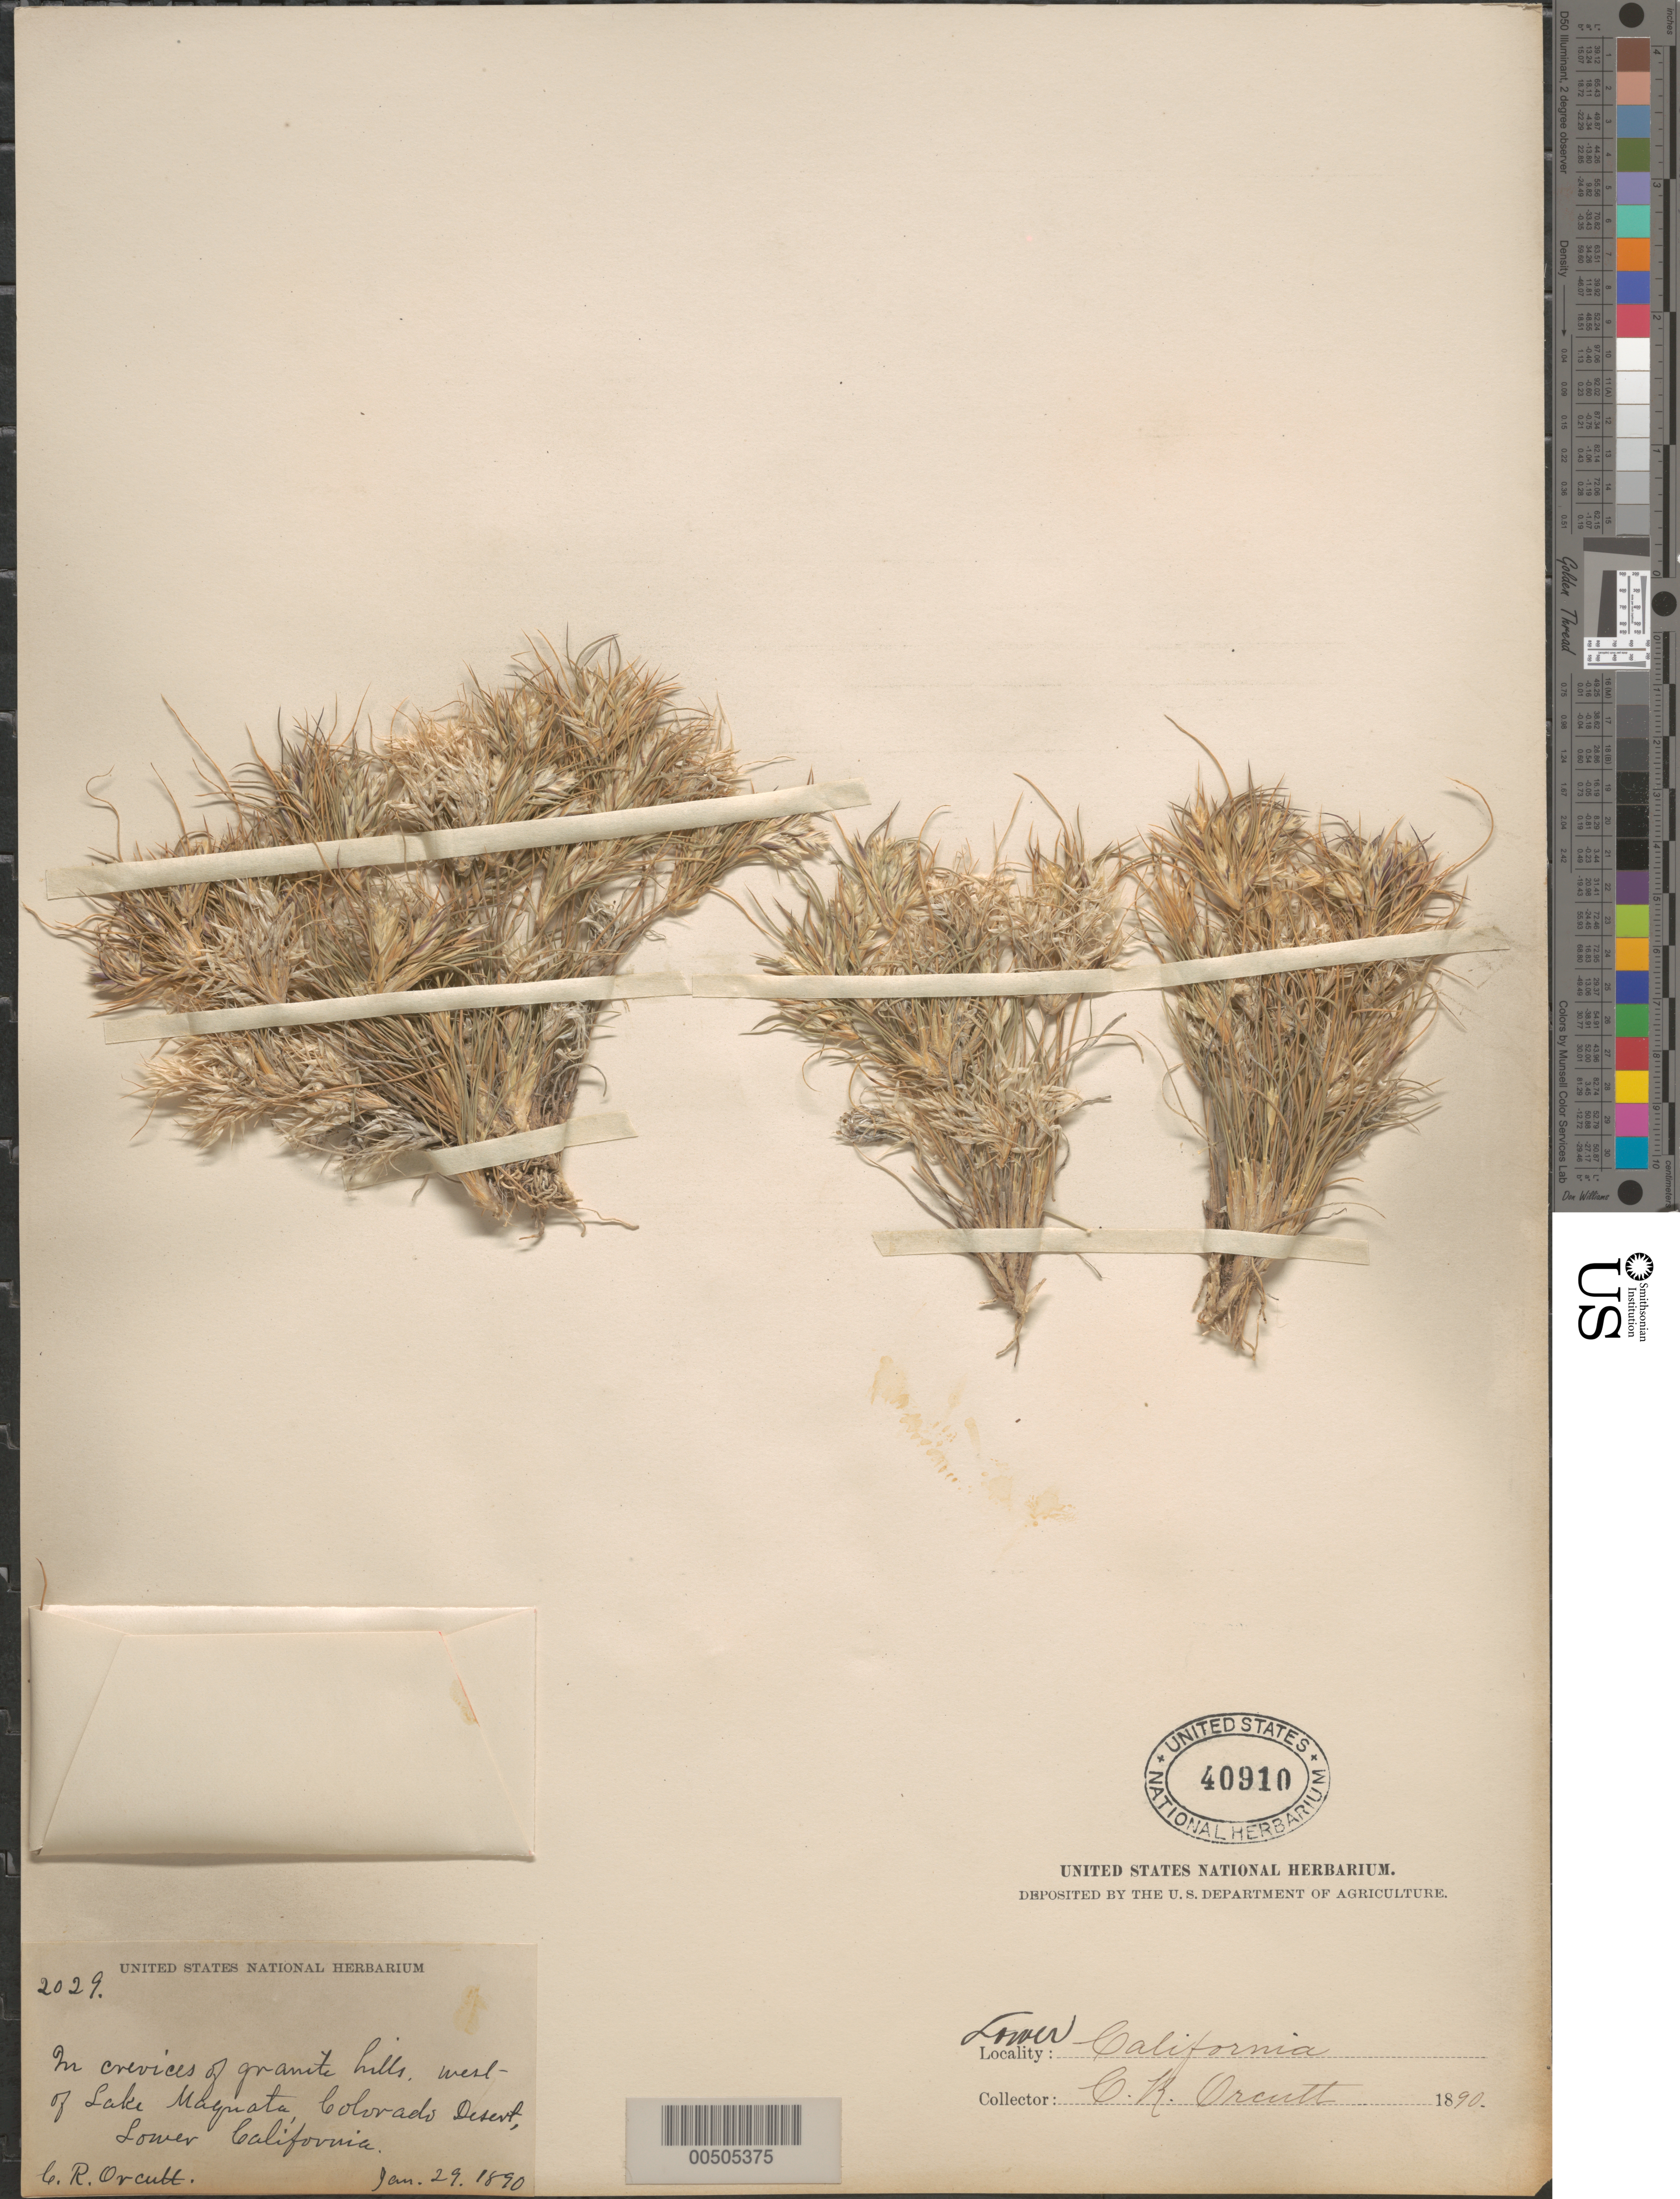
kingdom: Plantae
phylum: Tracheophyta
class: Liliopsida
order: Poales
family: Poaceae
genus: Erioneuron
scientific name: Erioneuron pulchellum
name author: (Kunth) Tateoka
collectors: C. R. Orcutt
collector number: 2029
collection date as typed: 29 Jan 1890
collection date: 1890-01-29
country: Mexico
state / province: Baja California Norte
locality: W of Lake Maquata, Colorado Desert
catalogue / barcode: US 40910